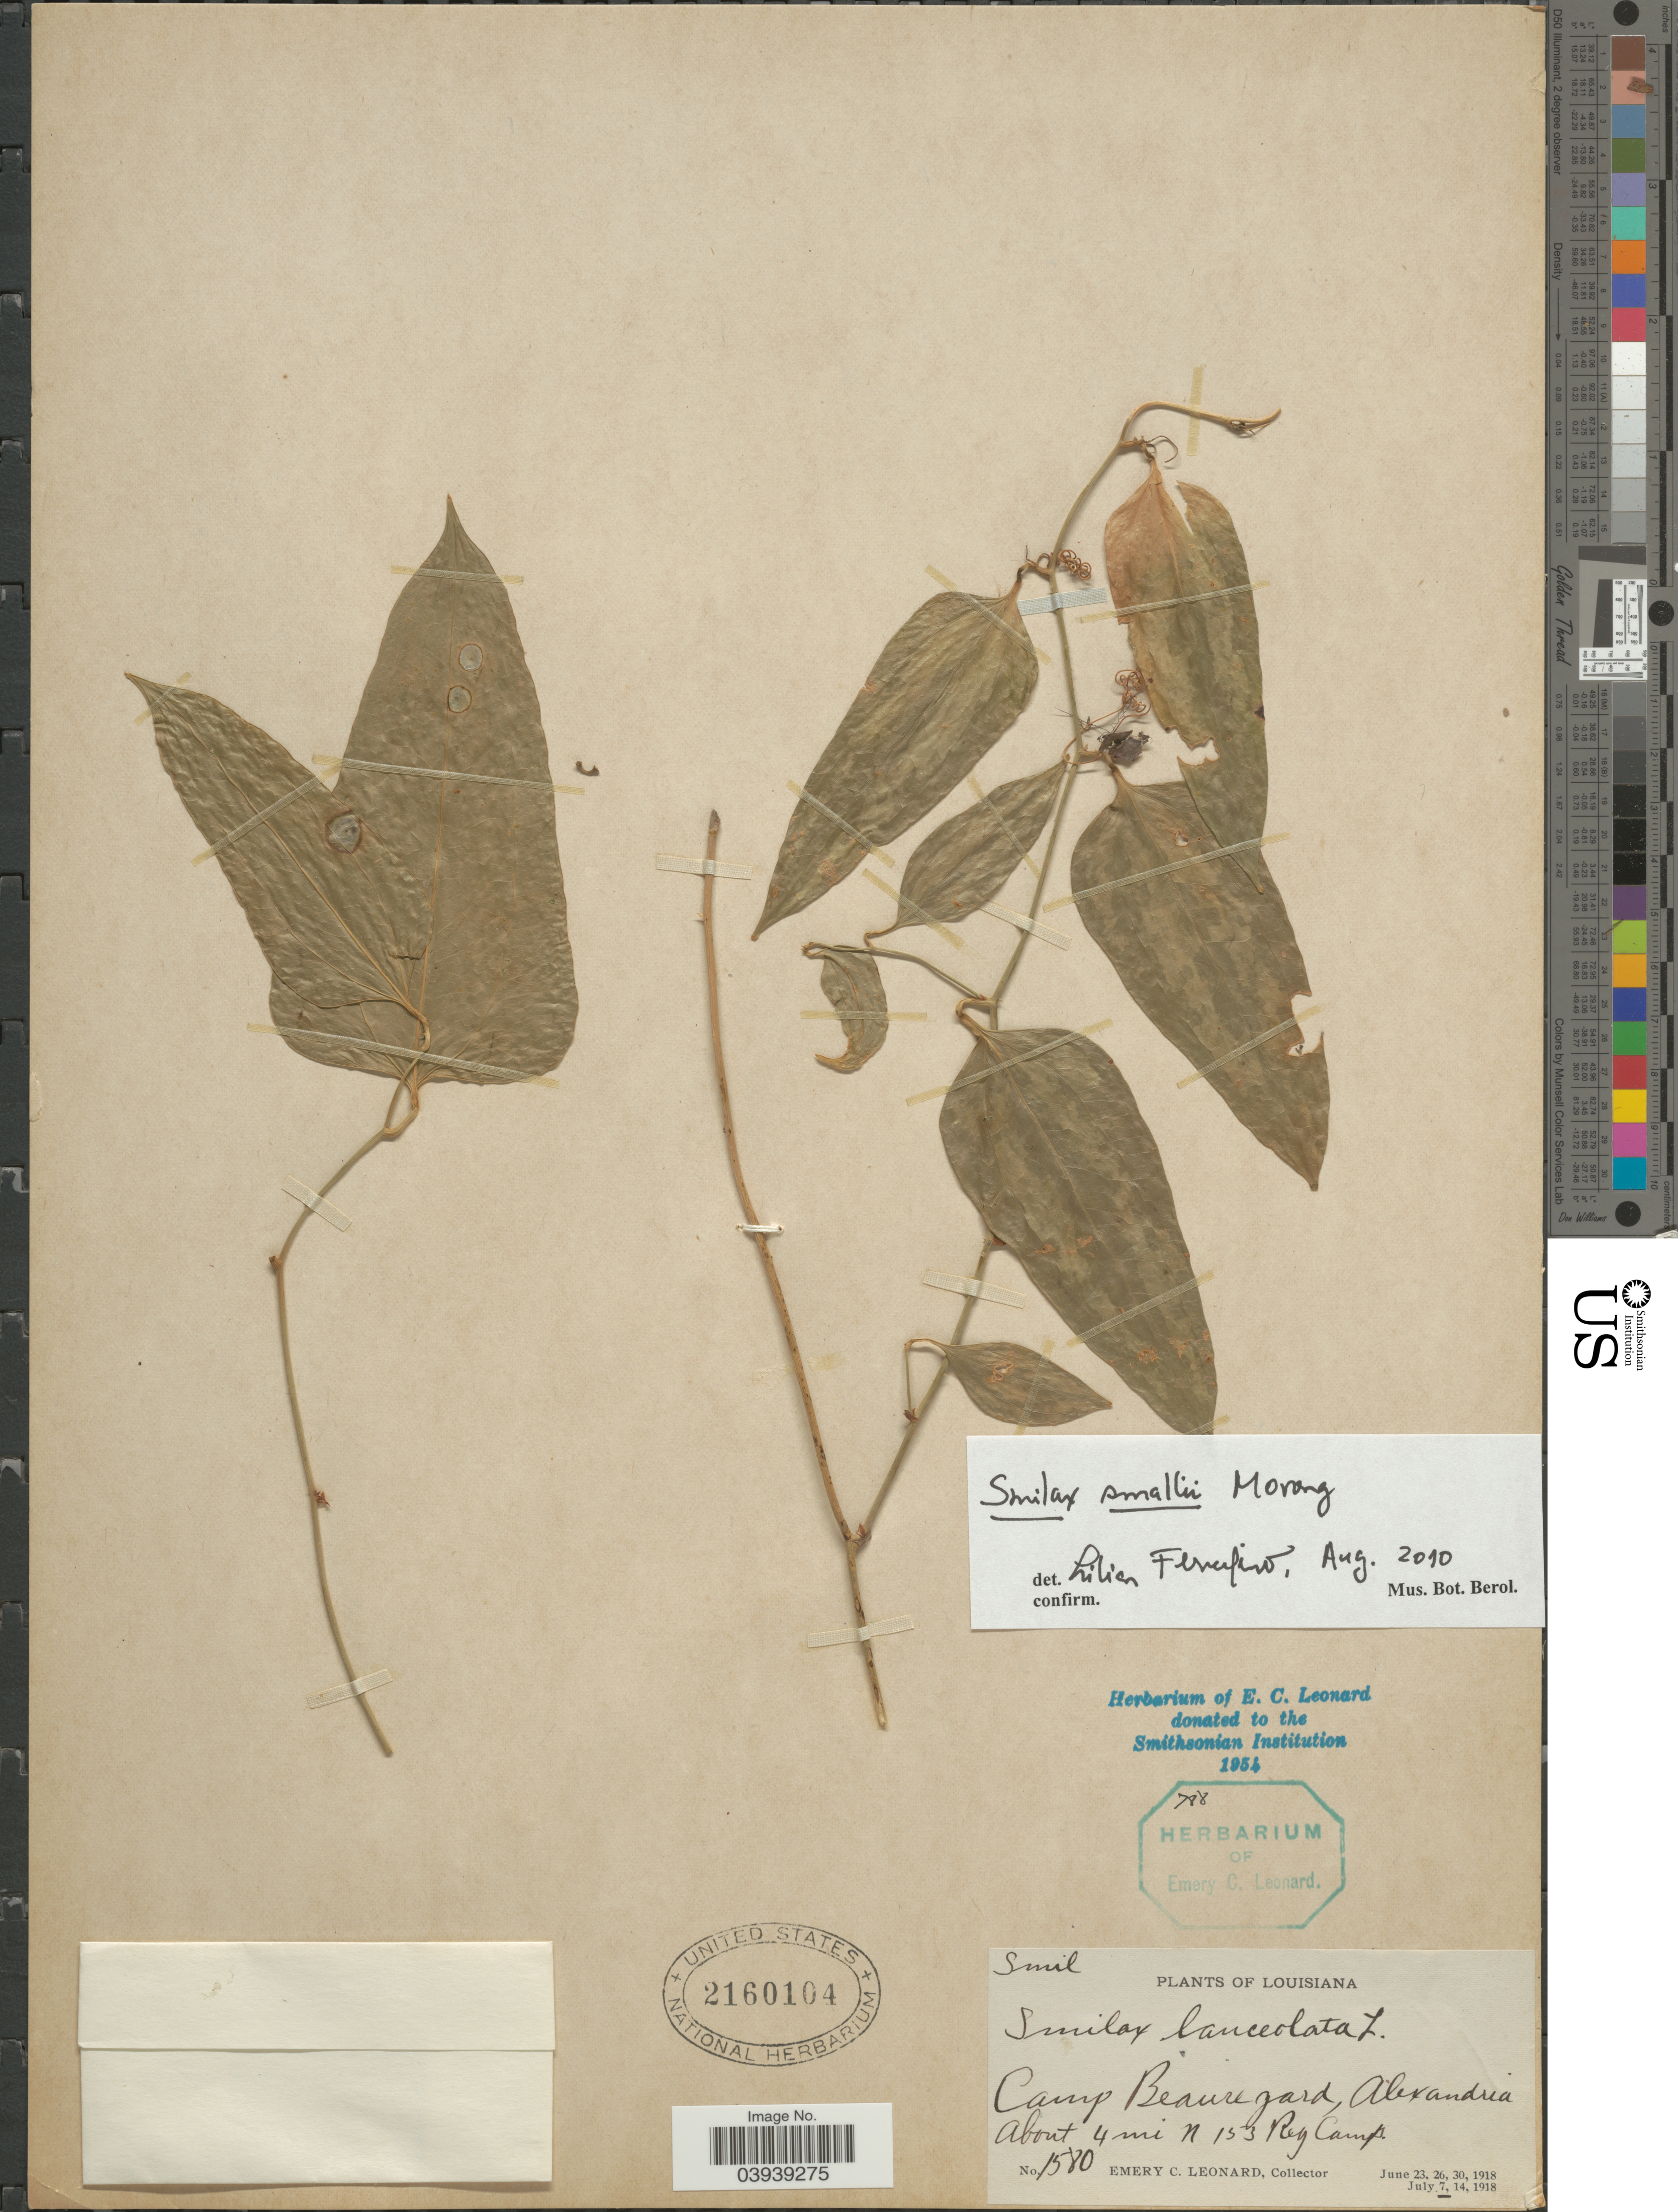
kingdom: Plantae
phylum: Tracheophyta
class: Liliopsida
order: Liliales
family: Smilacaceae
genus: Smilax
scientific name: Smilax smallii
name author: Morong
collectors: E. C. Leonard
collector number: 1580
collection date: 1918-07-07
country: United States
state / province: Louisiana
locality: Camp Beauregard Alexandria. About 3 mi. N 153 Rey Camp.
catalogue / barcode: US 2160104